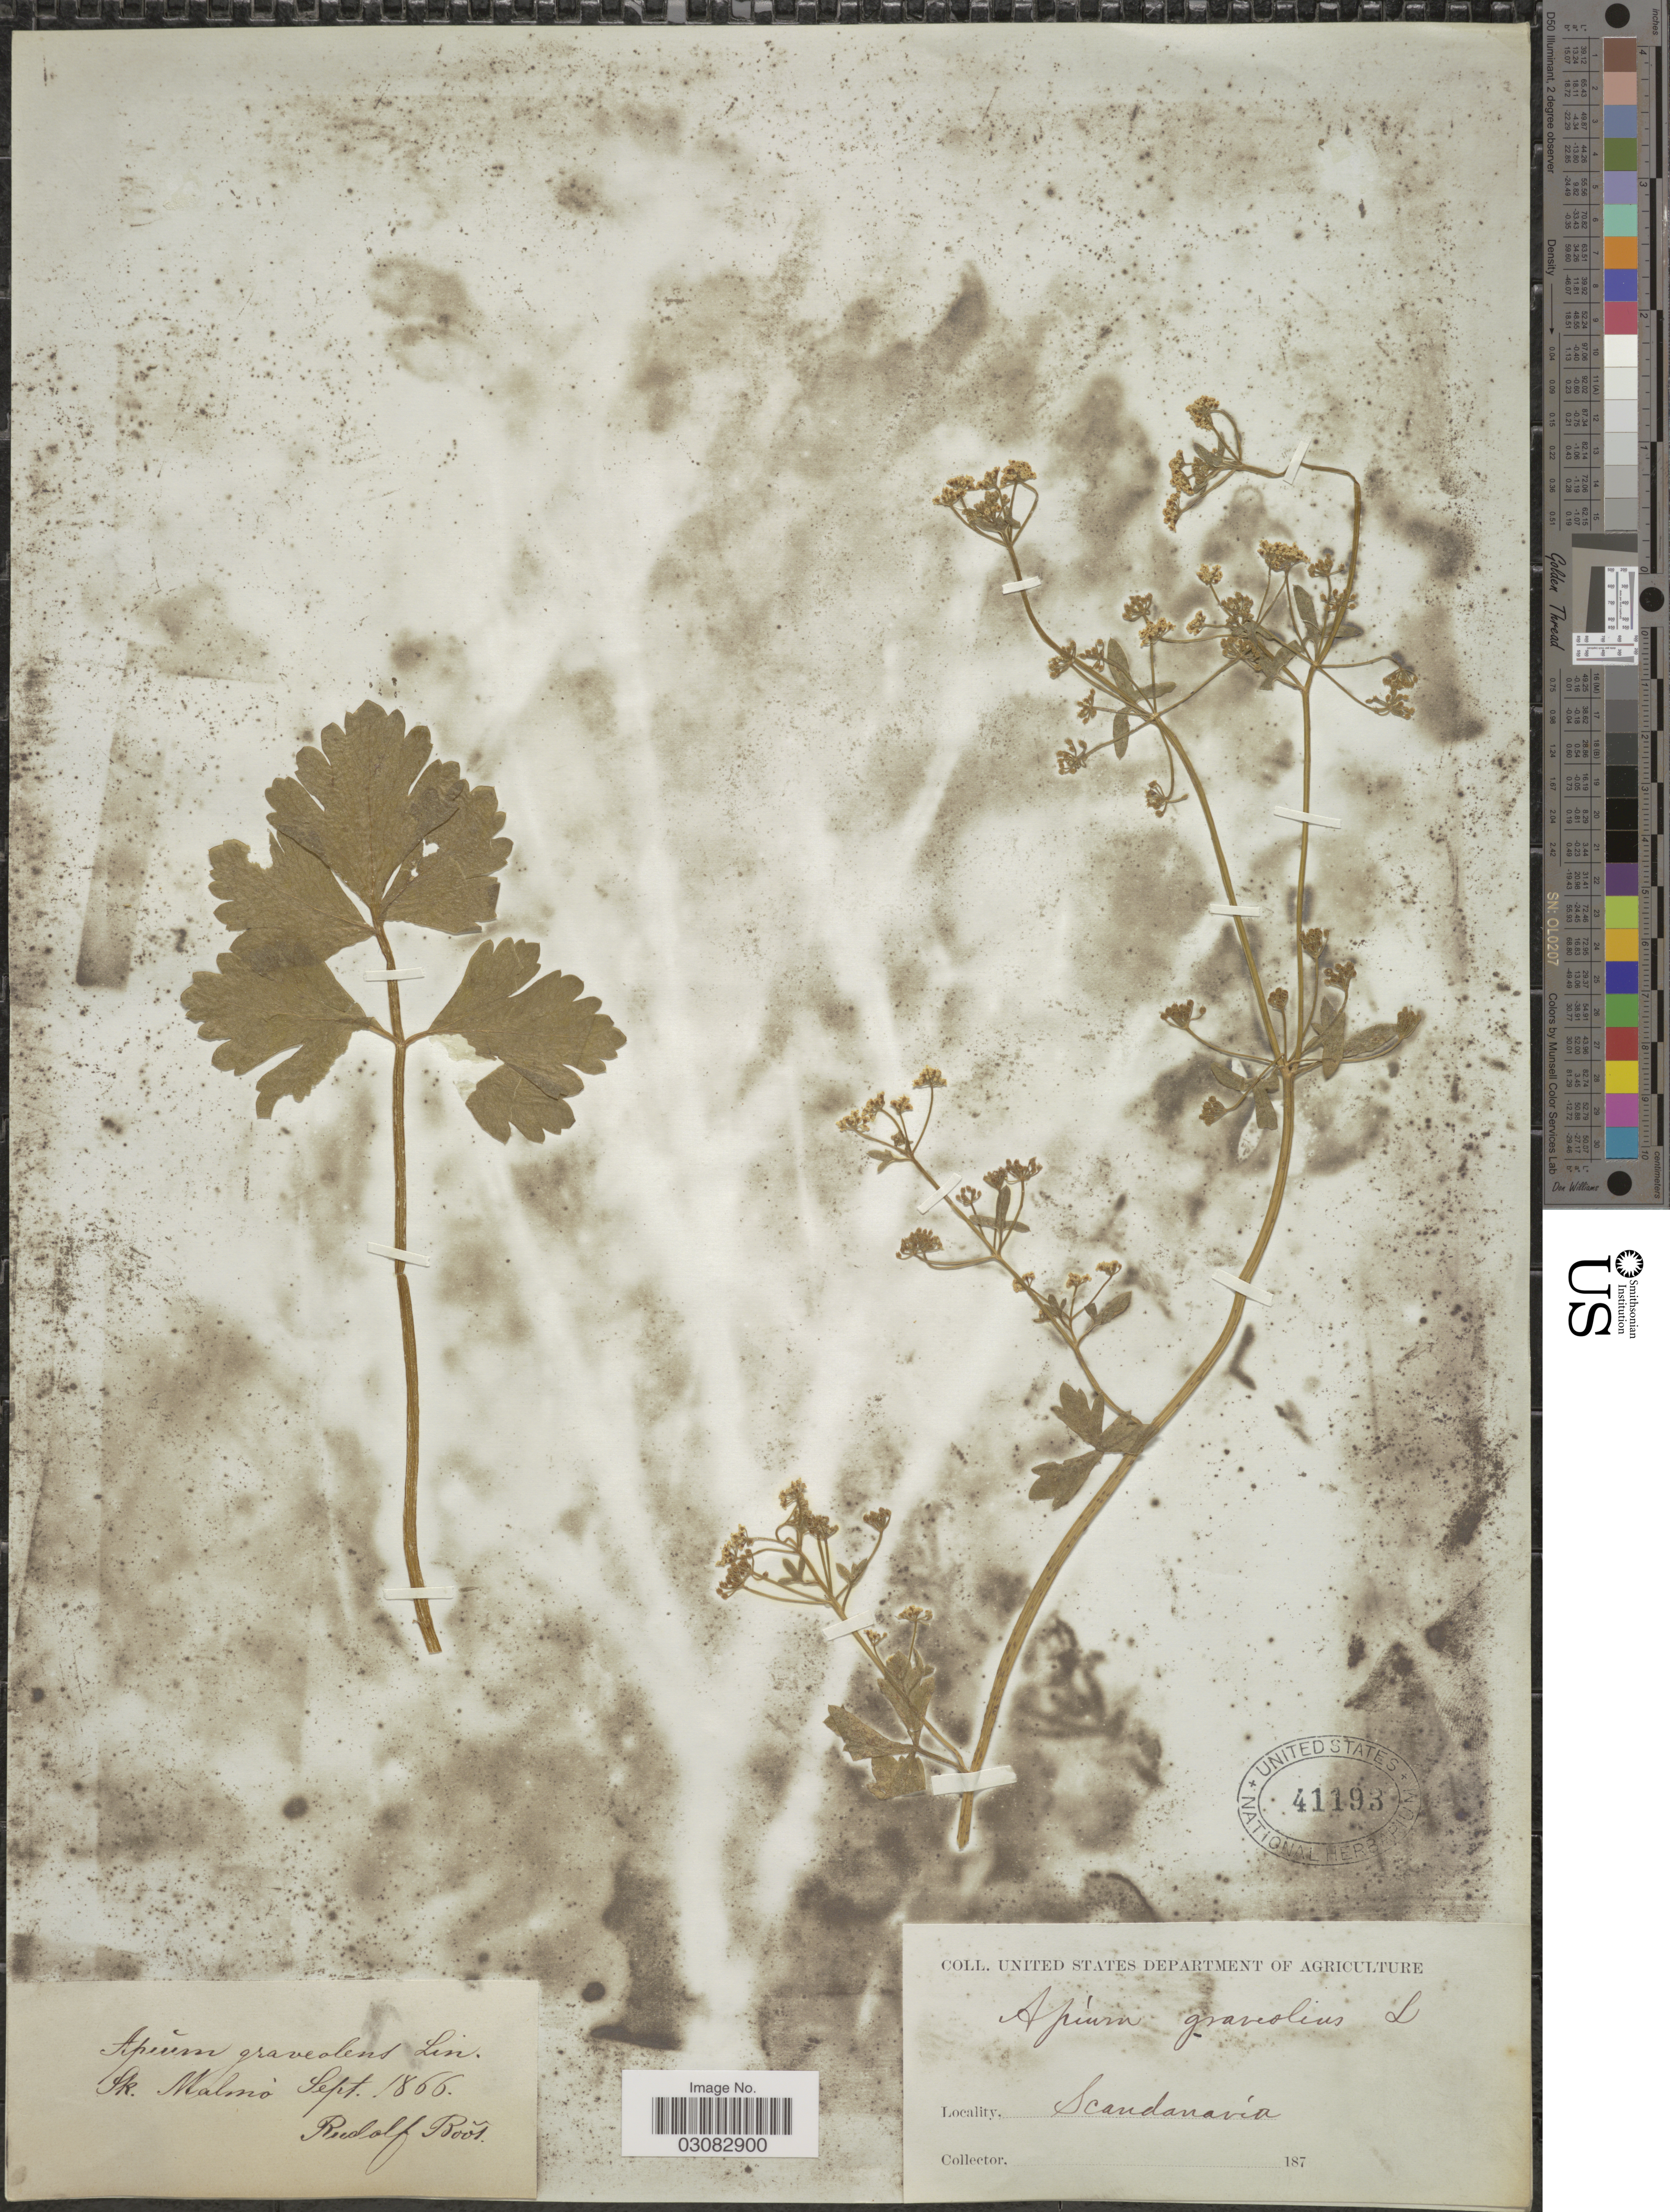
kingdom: Plantae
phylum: Tracheophyta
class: Magnoliopsida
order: Apiales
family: Apiaceae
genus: Apium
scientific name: Apium graveolens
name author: L.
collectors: R. Boos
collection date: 1866-09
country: Sweden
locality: Sk. Malmo, Scandanavia.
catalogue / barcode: US 41193